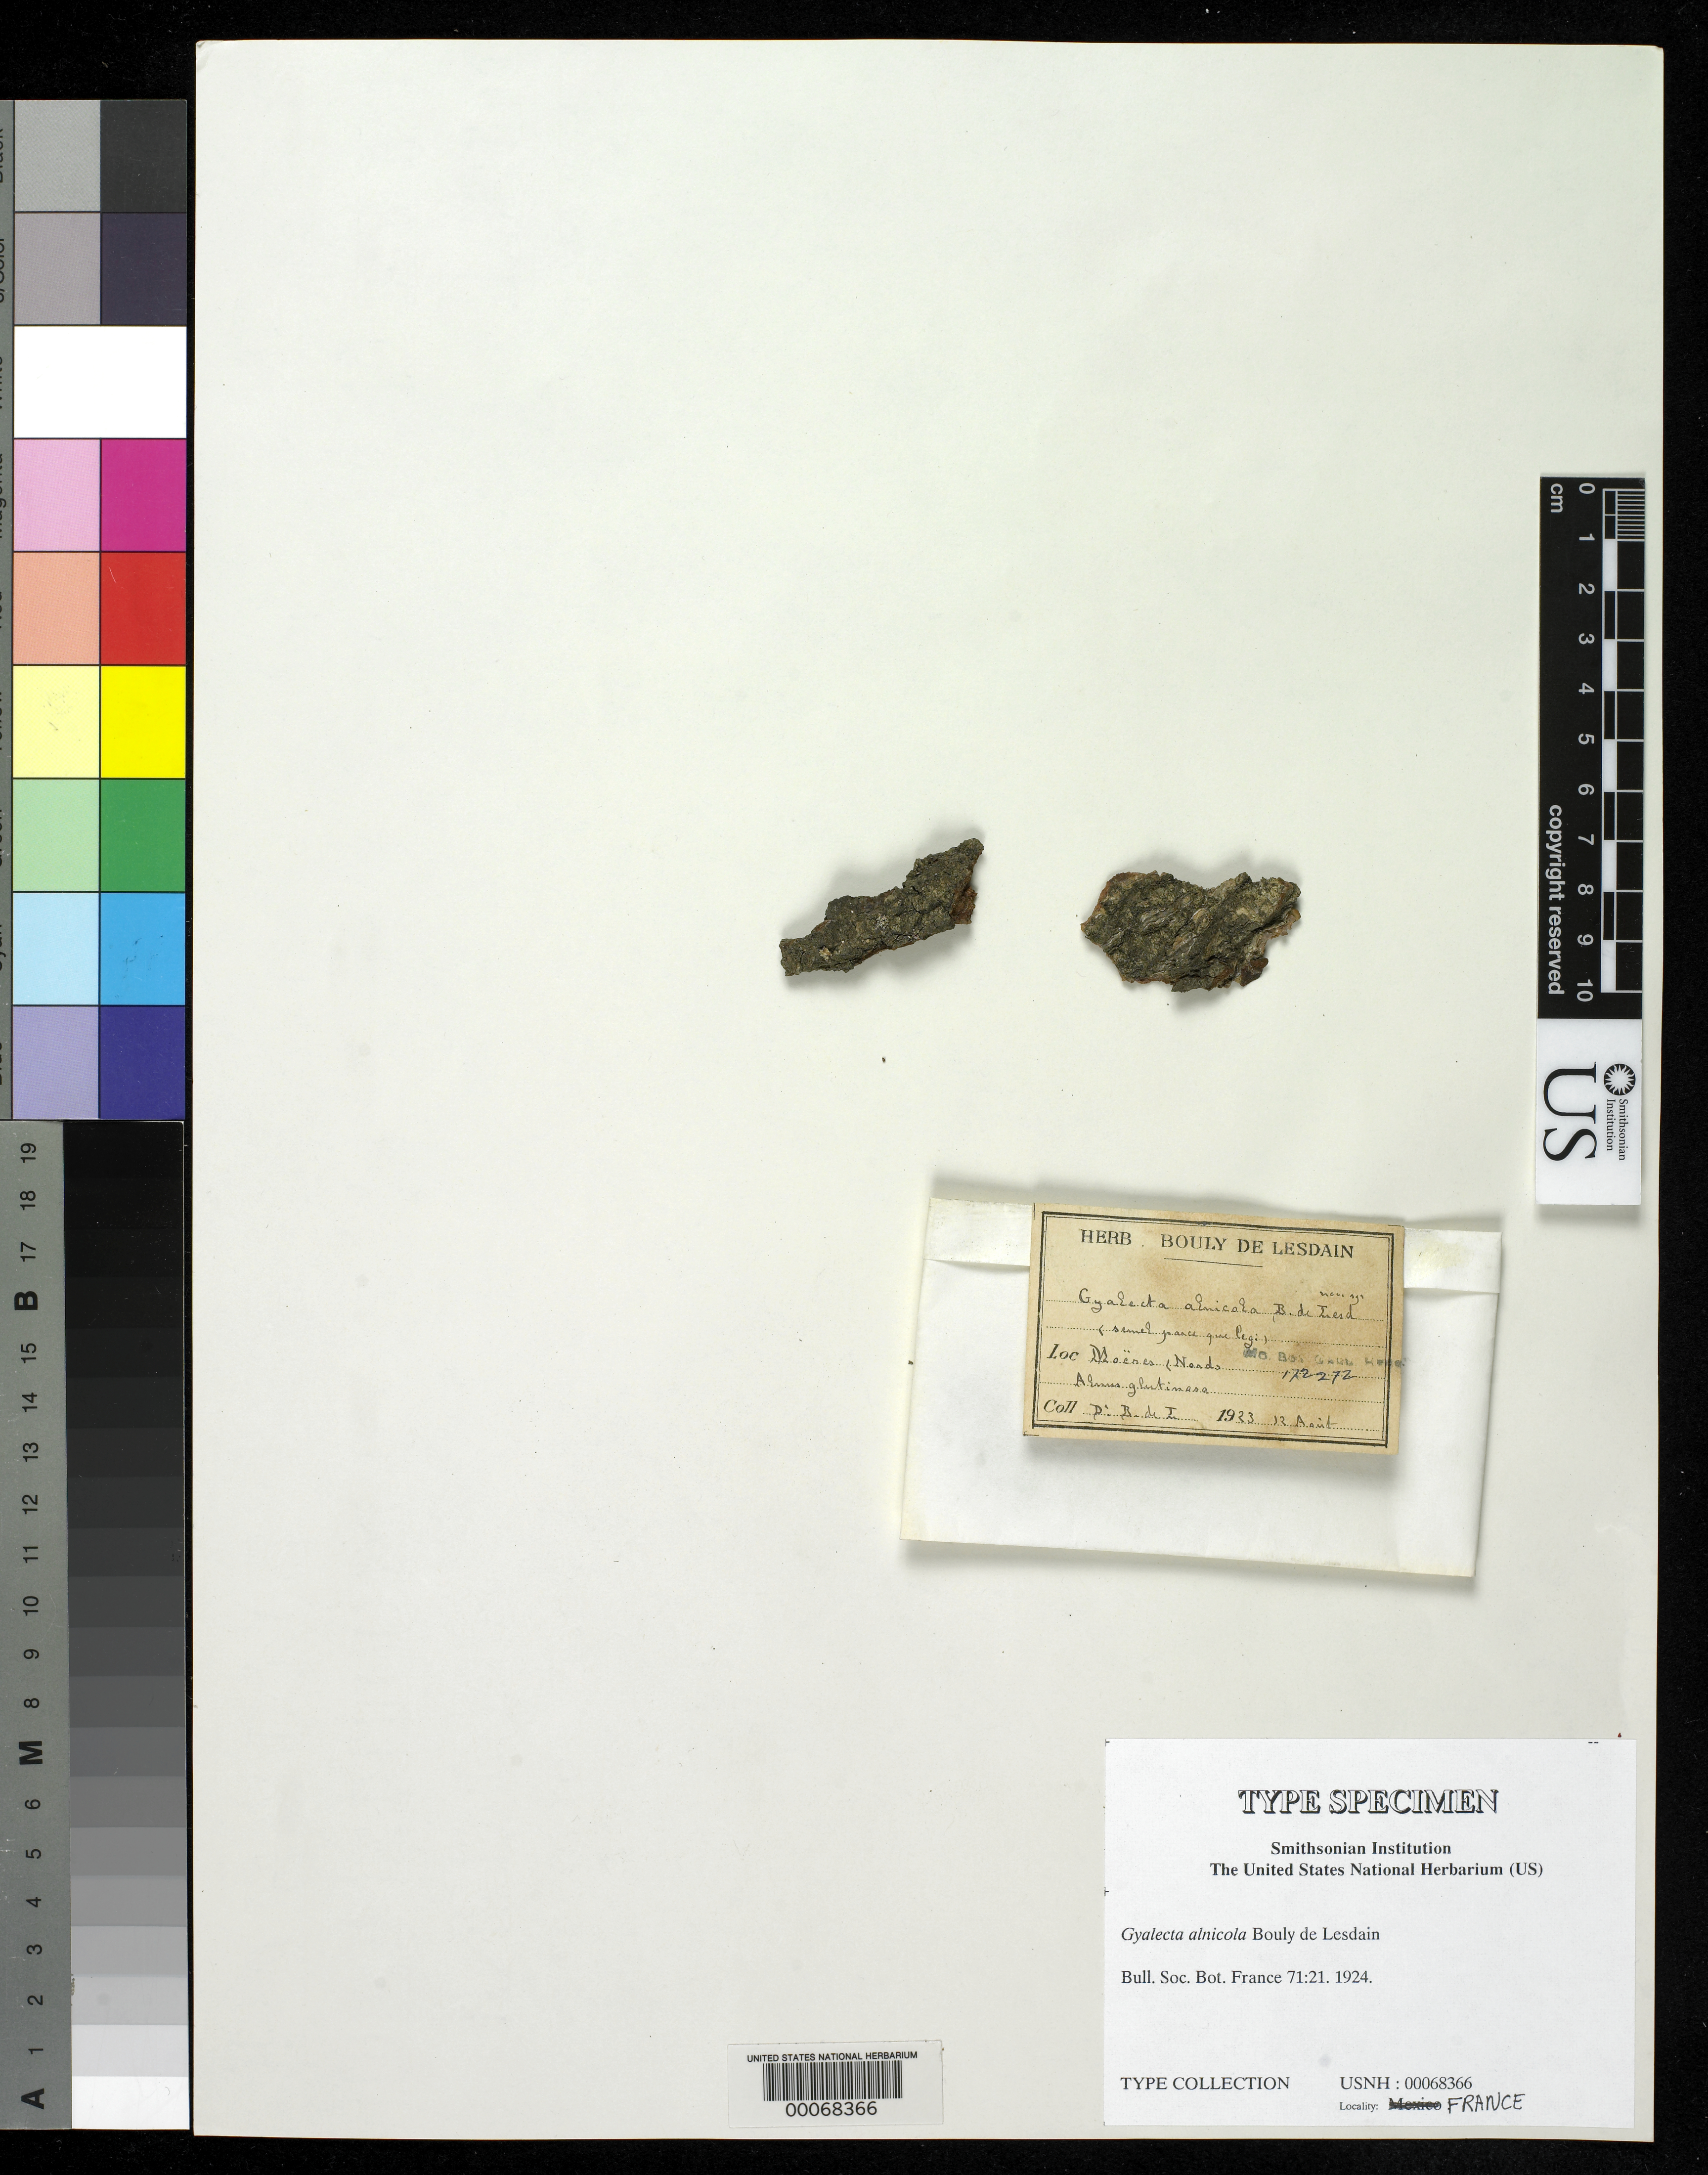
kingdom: Fungi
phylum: Ascomycota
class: Lecanoromycetes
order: Gyalectales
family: Gyalectaceae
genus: Gyalecta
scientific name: Gyalecta alnicola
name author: B. de Lesd.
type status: Type Collection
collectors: M. Bouly de Lesdain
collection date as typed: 12 Aug 1923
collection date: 1923-08-12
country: France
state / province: Hauts-de-France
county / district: Nord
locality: Moenes.